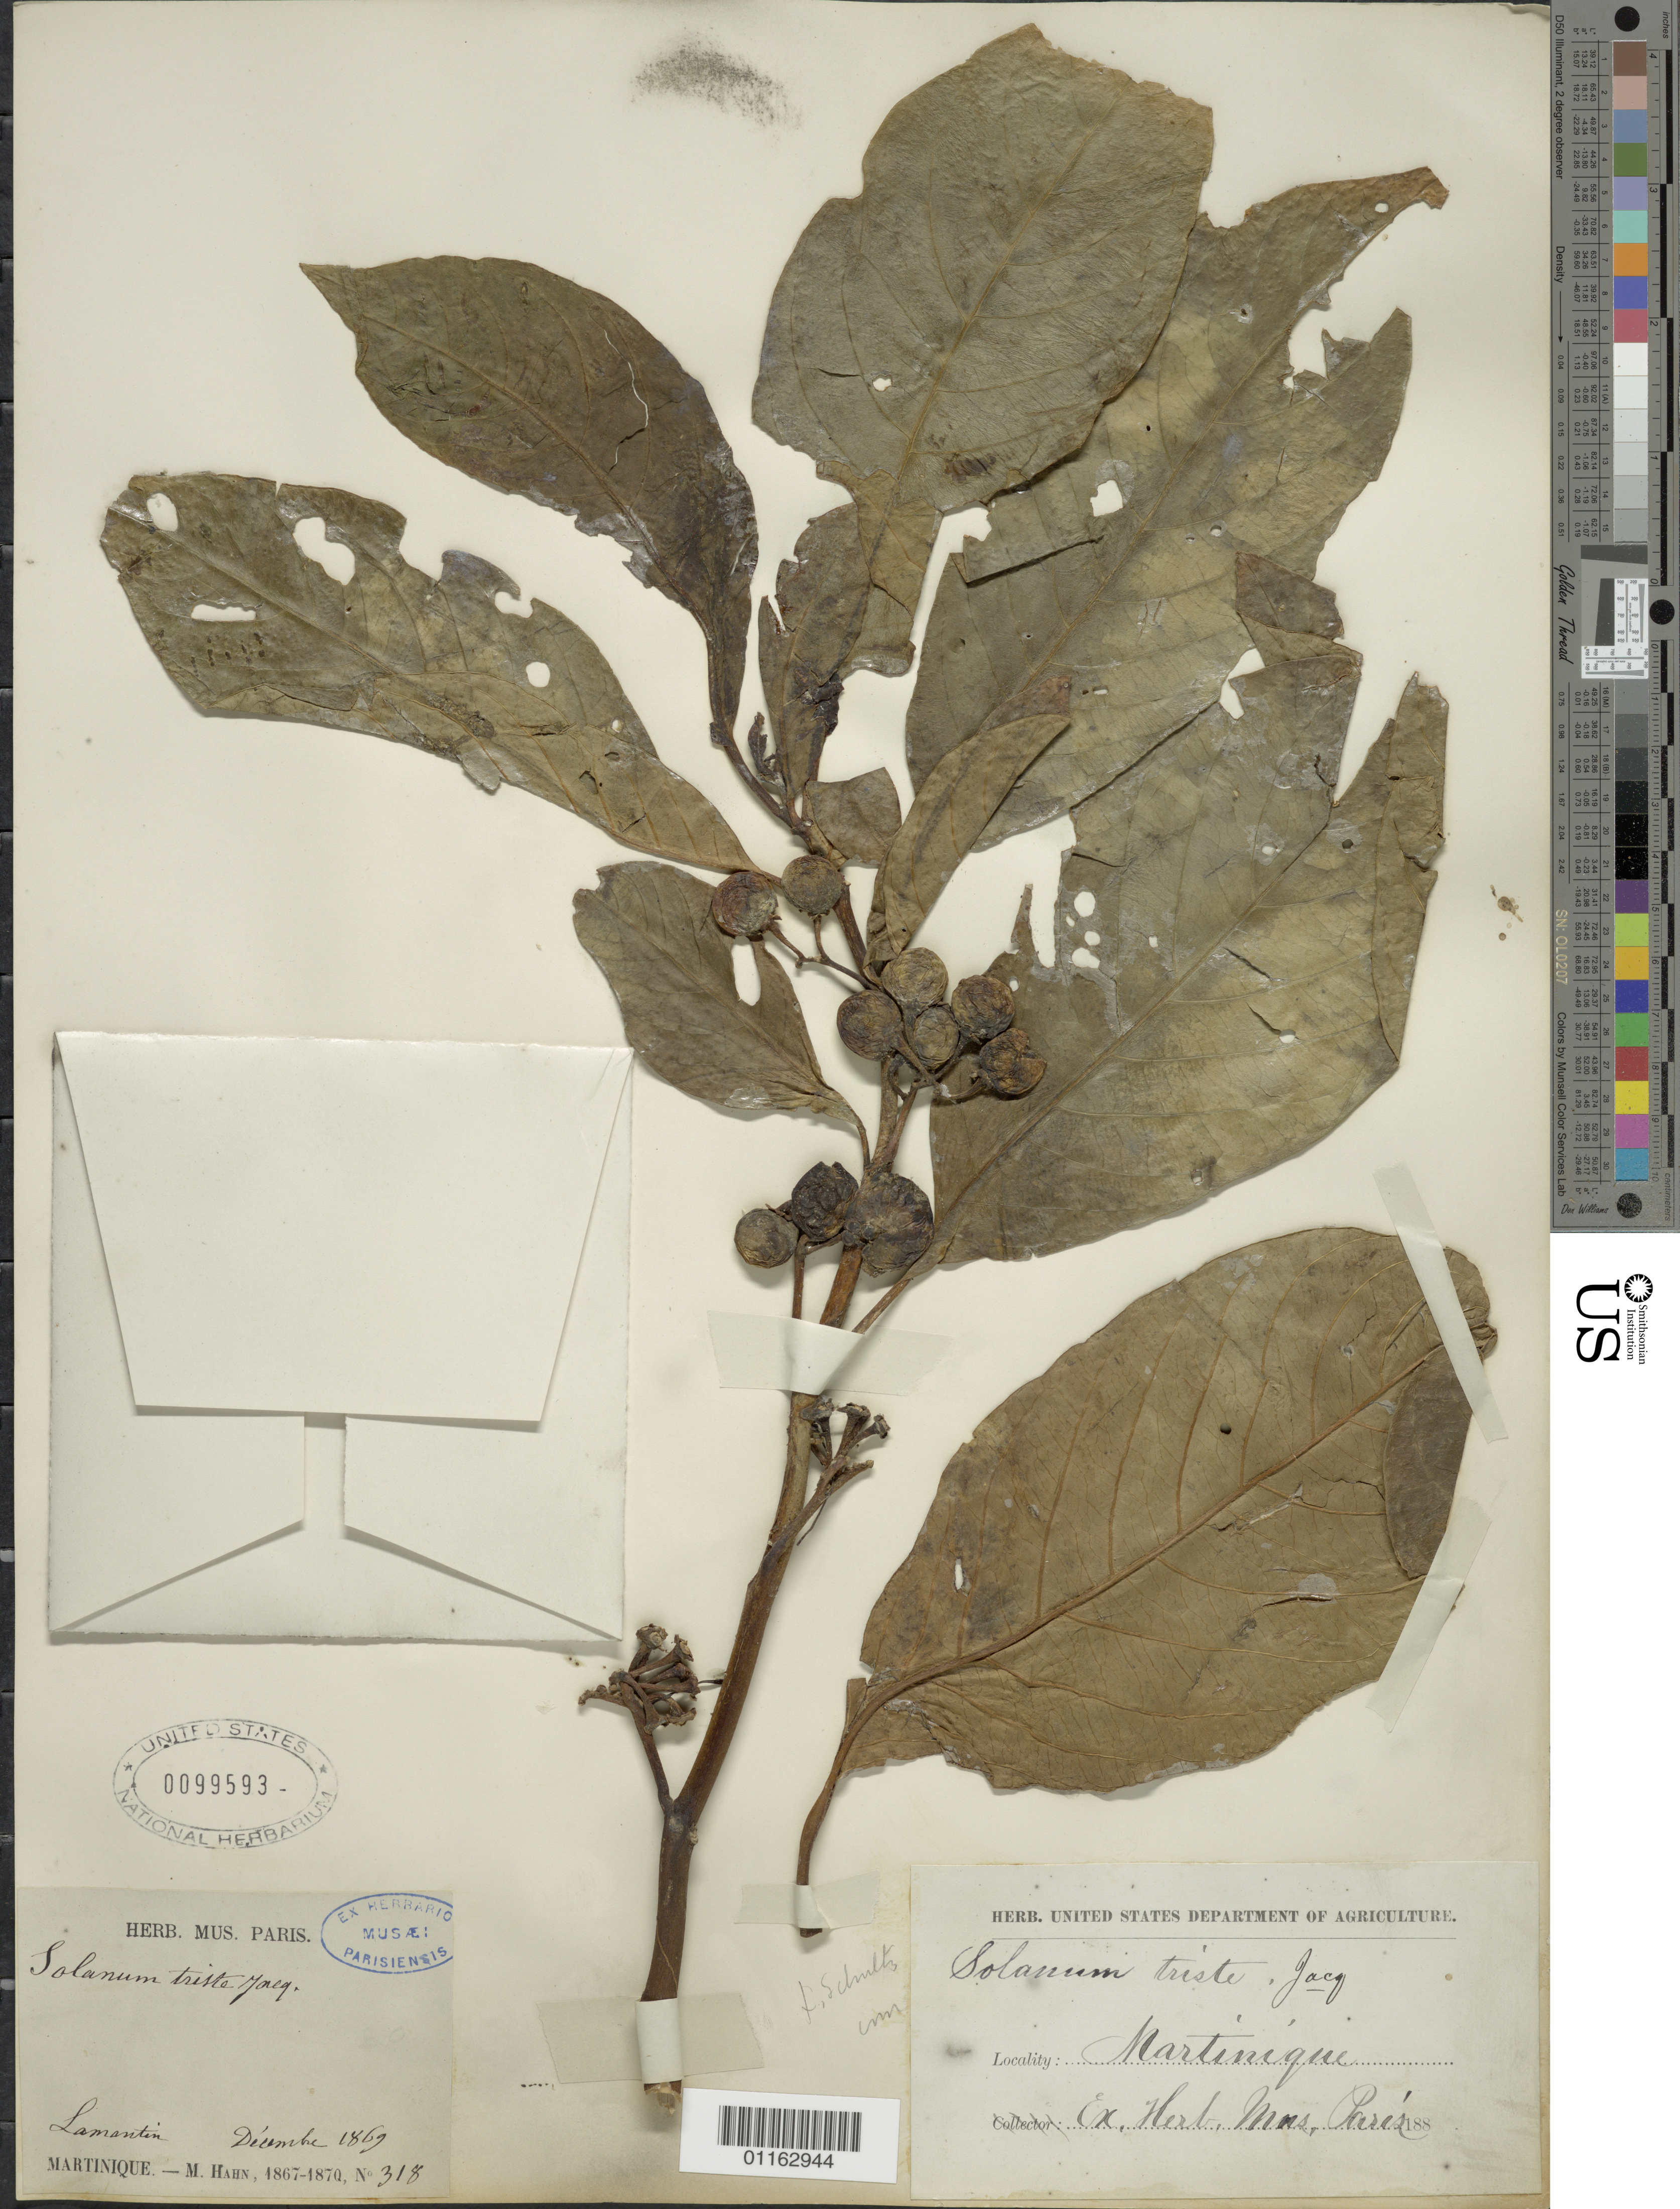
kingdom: Plantae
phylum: Tracheophyta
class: Magnoliopsida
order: Solanales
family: Solanaceae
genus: Solanum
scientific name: Solanum triste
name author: Jacq.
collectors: M. Hahn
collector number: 318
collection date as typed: Dec 1869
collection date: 1869-12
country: Martinique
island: Martinique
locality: Lamantin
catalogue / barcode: US 99593